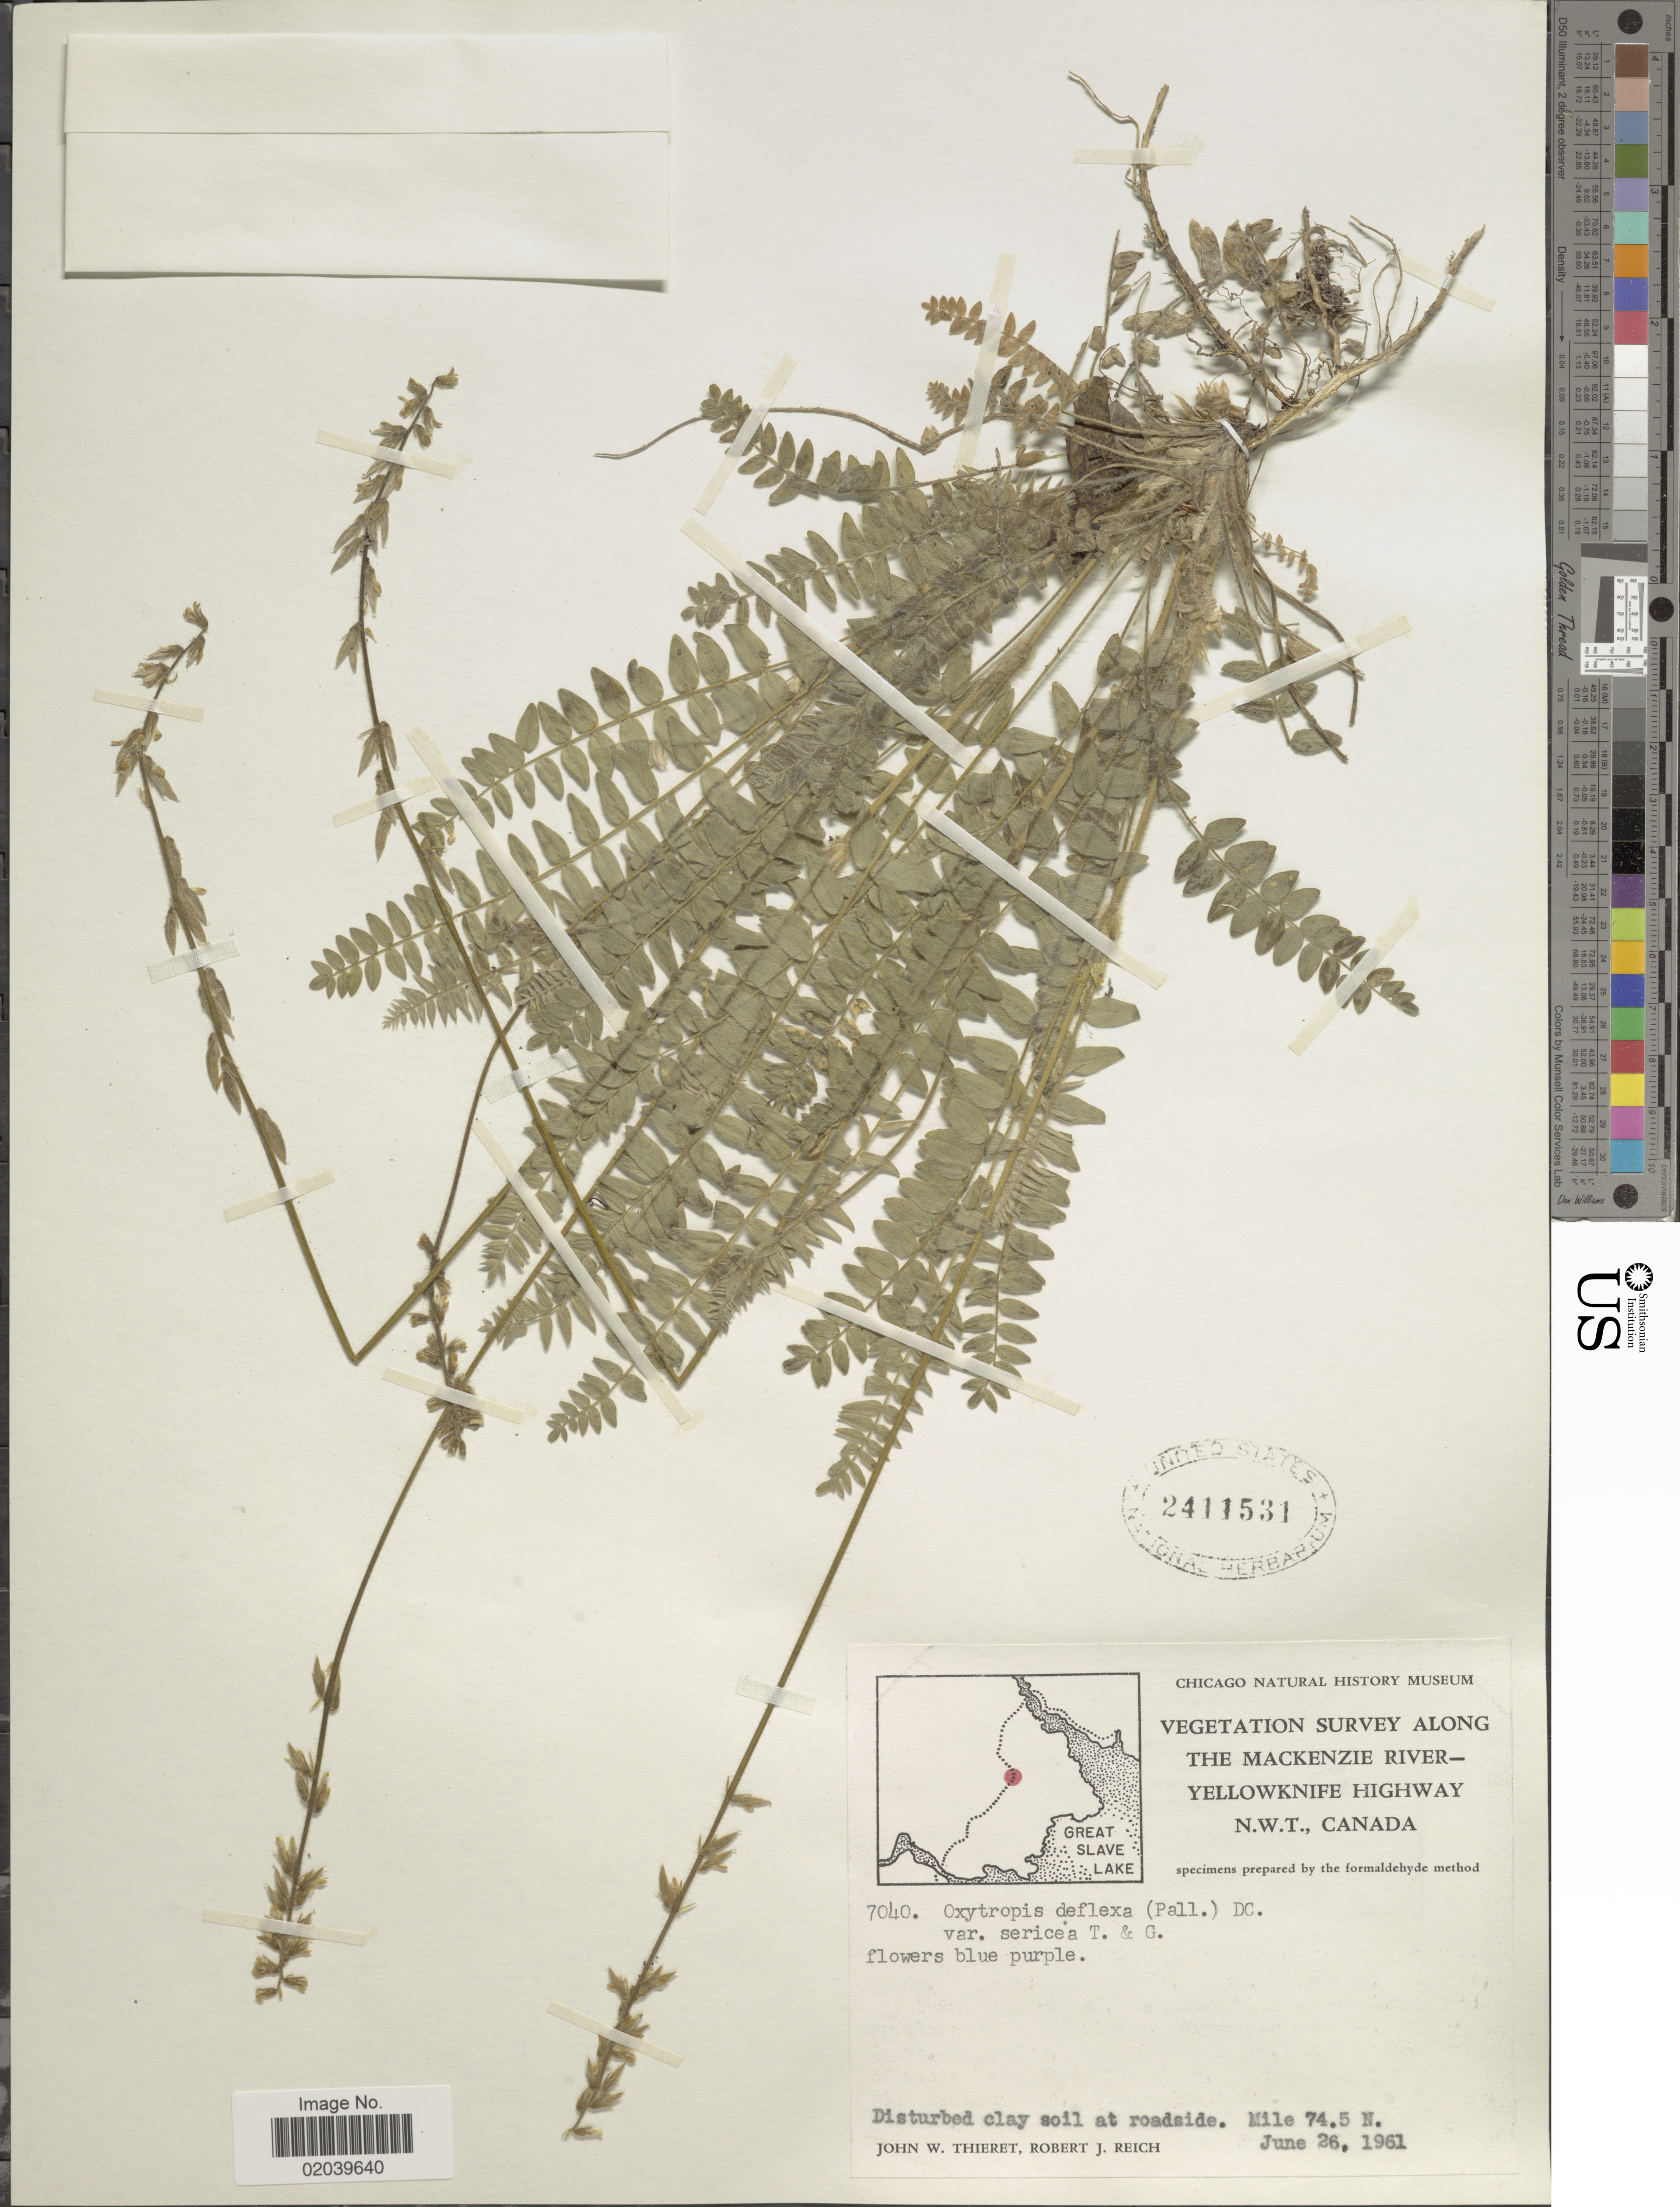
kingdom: Plantae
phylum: Tracheophyta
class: Magnoliopsida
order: Fabales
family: Fabaceae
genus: Oxytropis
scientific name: Oxytropis deflexa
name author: (Pall.) DC.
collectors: J. W. Thieret & R. Reich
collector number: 7040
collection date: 1961-06-26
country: Canada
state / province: Northwest Territories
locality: The Mackenzie River-Yellowknife Highway, Mile 74.5 N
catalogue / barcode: US 2411531